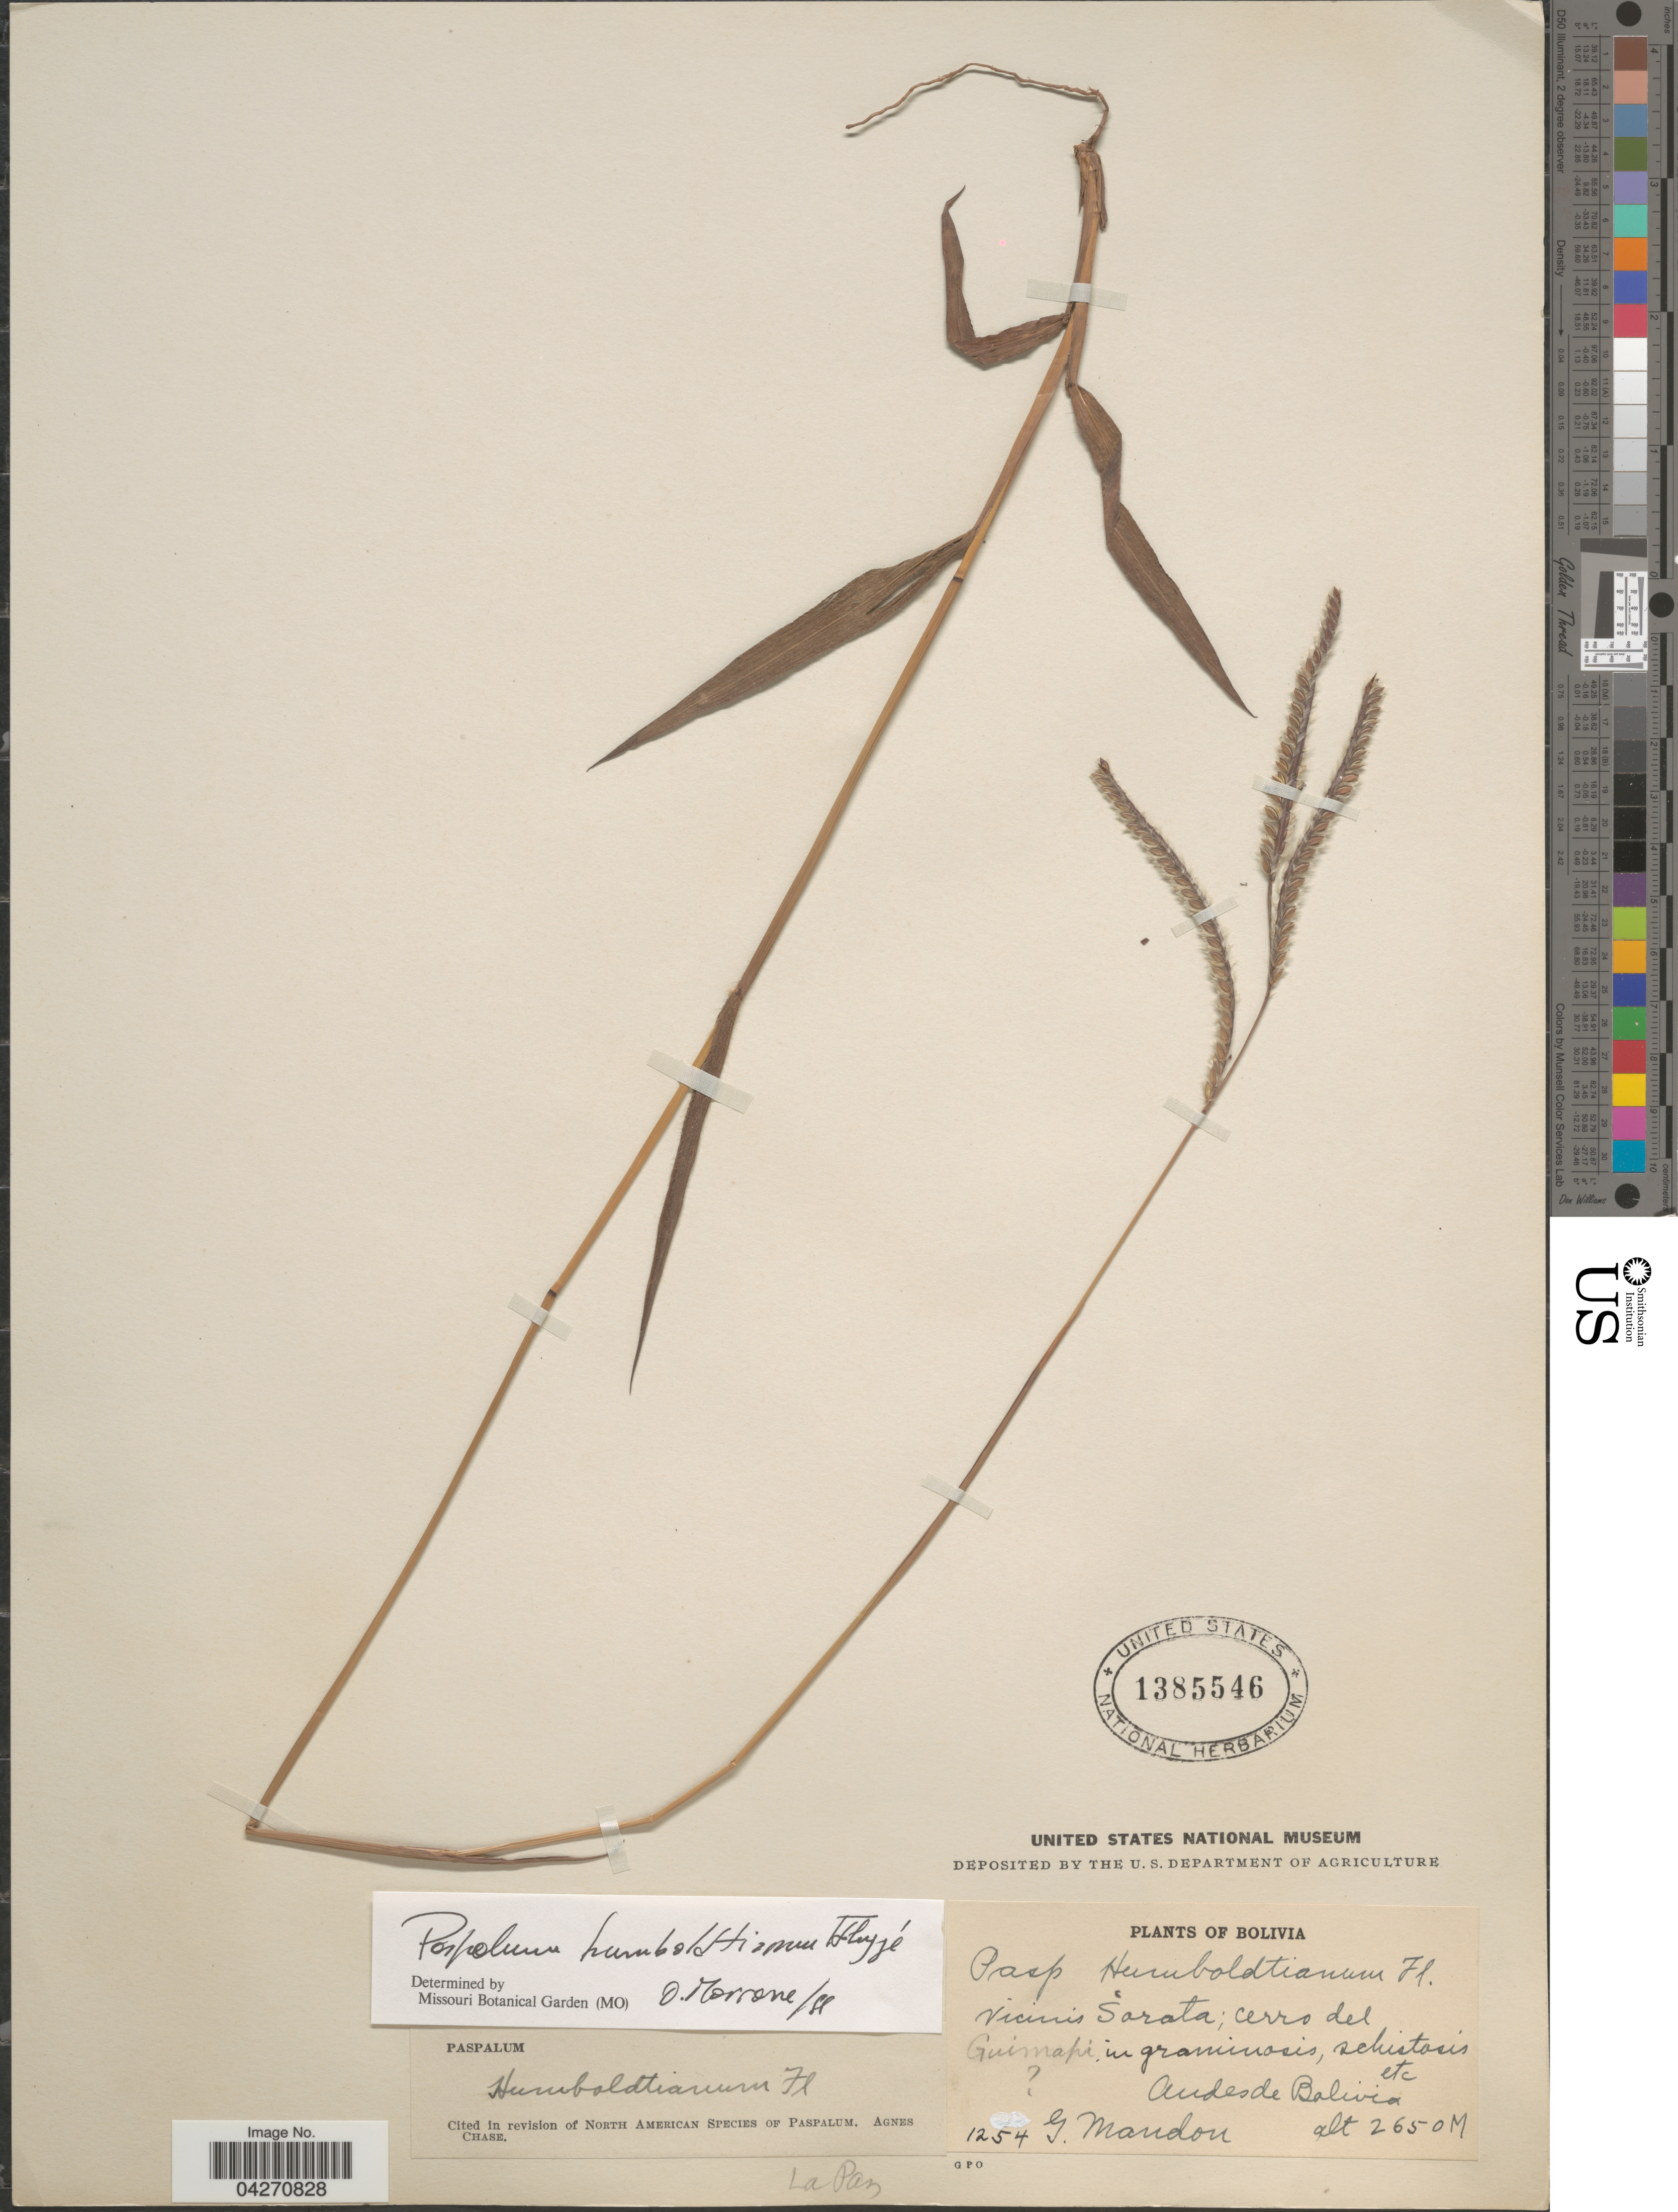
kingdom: Plantae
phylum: Tracheophyta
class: Liliopsida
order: Poales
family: Poaceae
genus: Paspalum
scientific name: Paspalum humboldtianum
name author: Flüggé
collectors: G. Mandon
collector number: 1254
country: Bolivia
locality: Vicinis Sorata; cerro del Guimapi in graminosis, schistosis. Andes de Bolivia.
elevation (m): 2650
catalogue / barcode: US 1385546